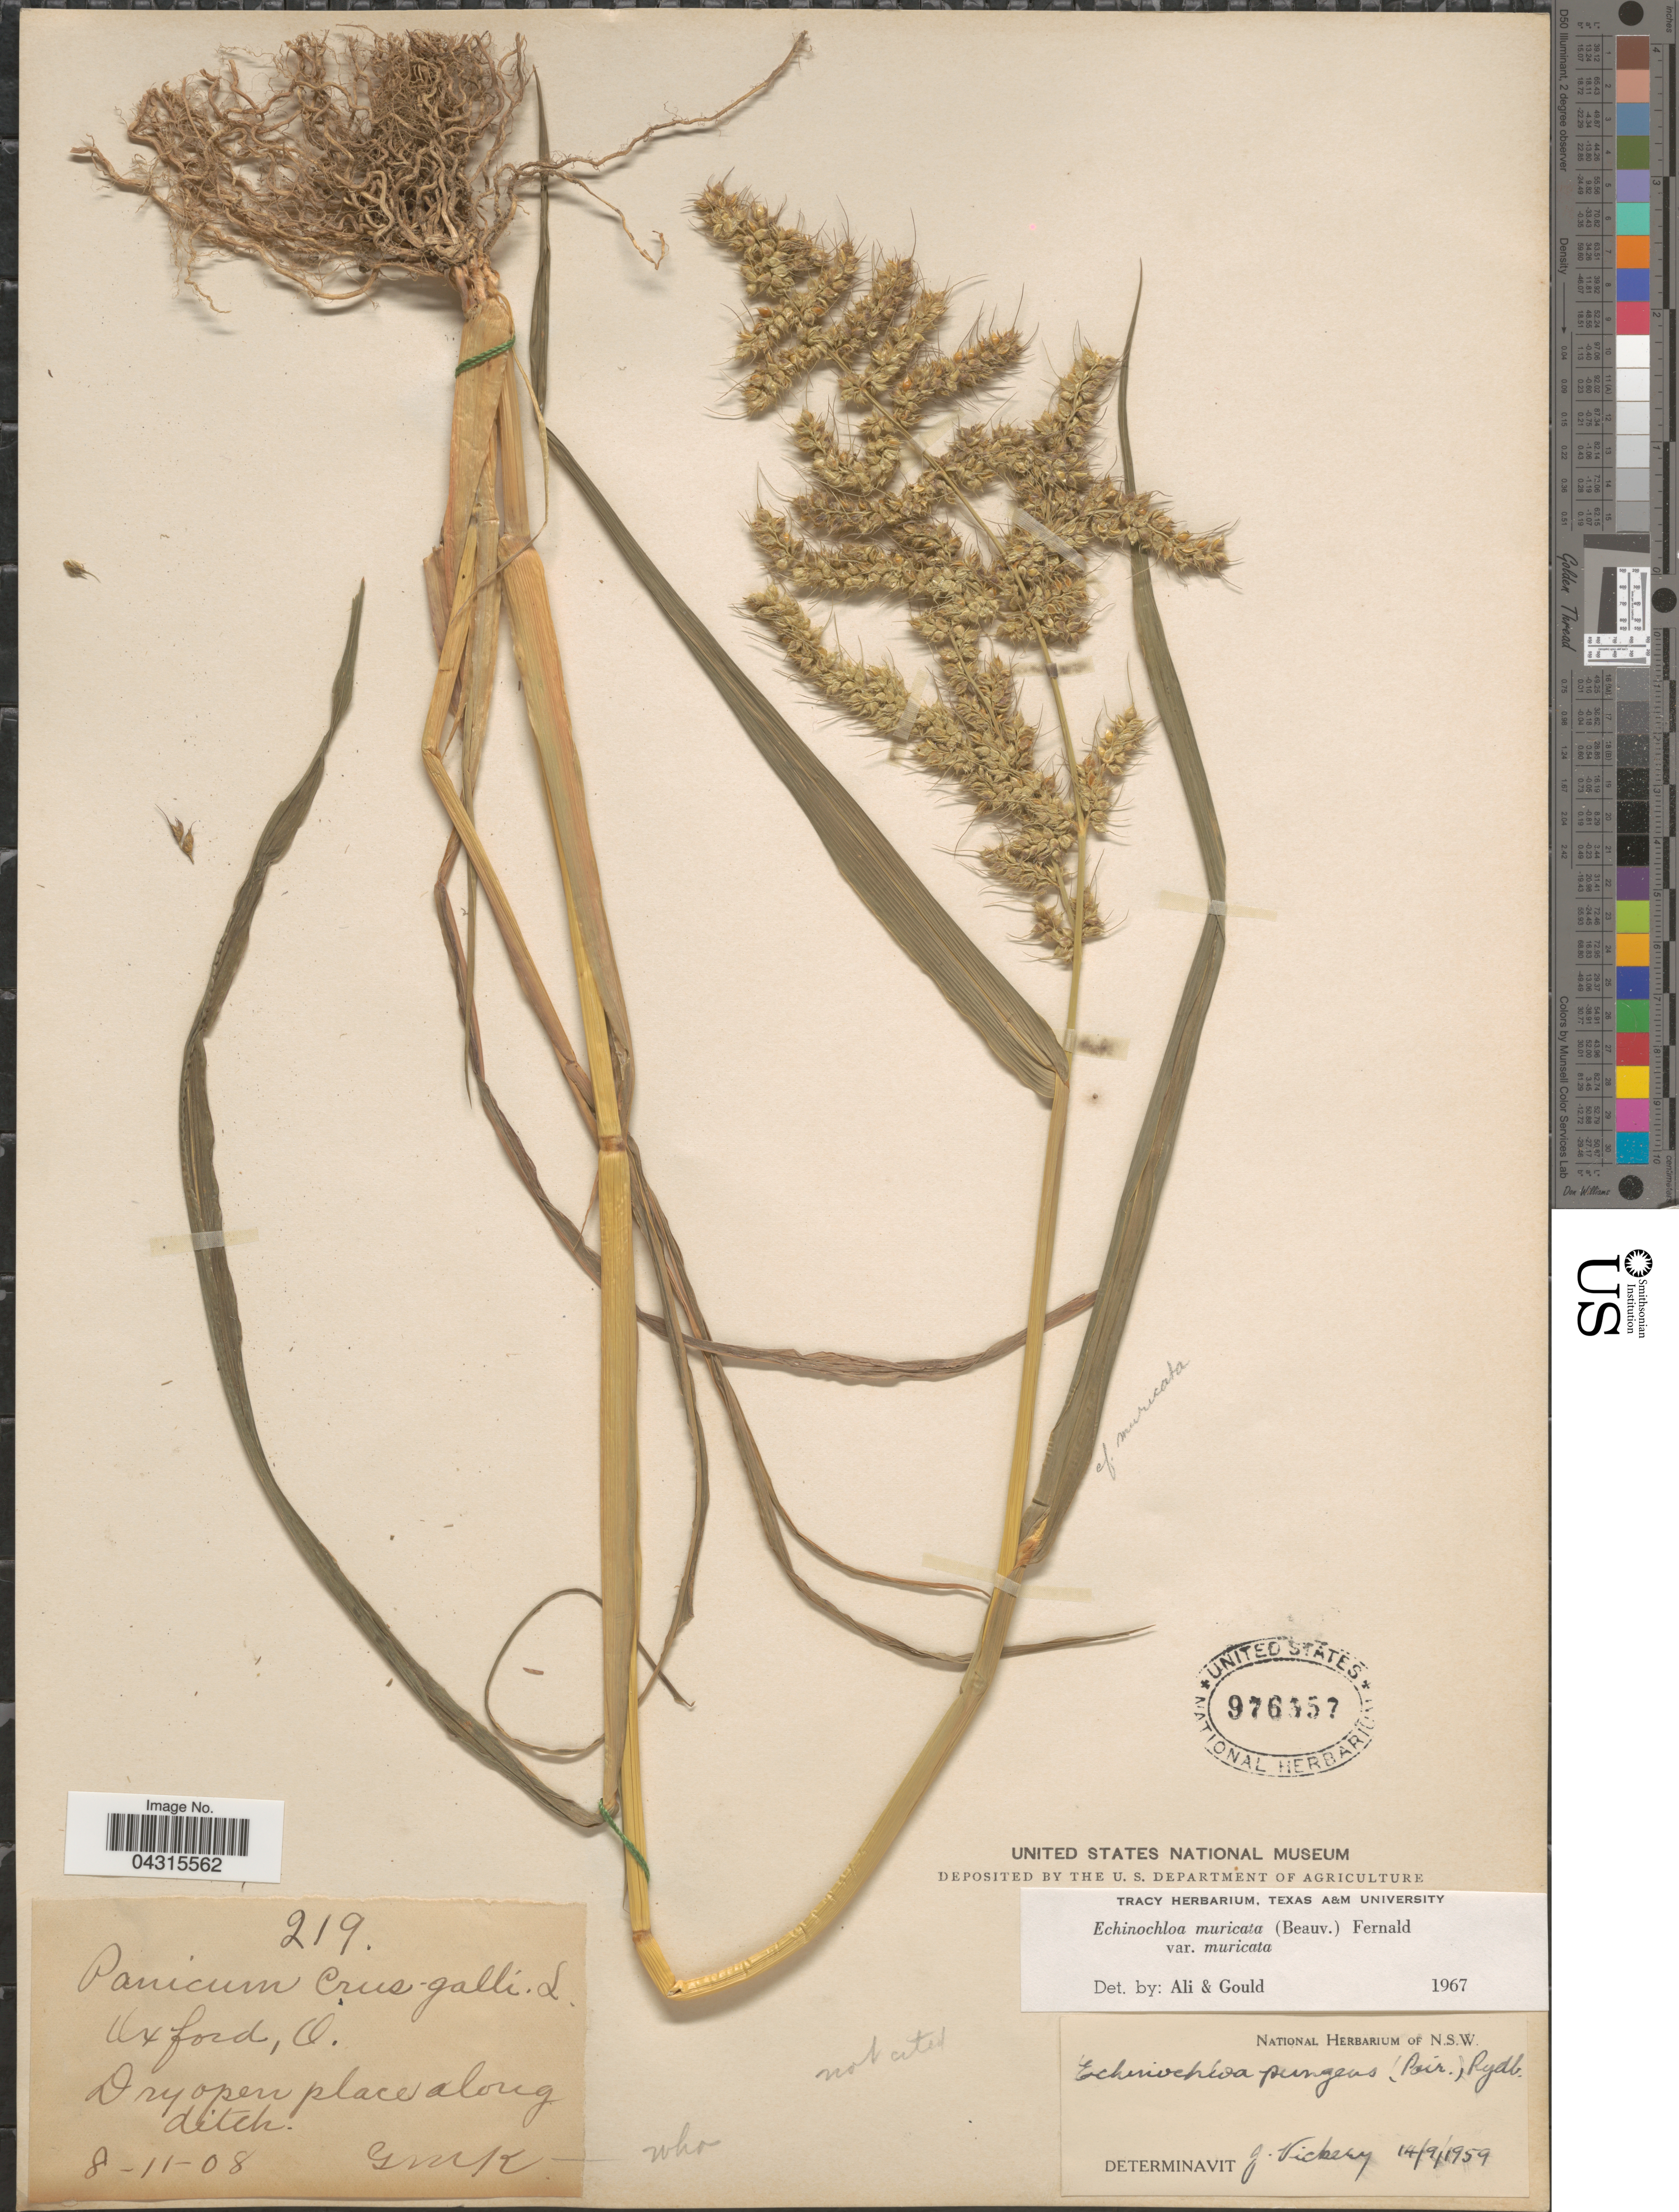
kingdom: Plantae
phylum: Tracheophyta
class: Liliopsida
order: Poales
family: Poaceae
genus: Echinochloa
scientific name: Echinochloa muricata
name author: (P. Beauv.) Fernald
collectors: G. M. K.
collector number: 219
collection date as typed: Transcribed d/m/y: 11/8/8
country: United States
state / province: Ohio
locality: Oxford.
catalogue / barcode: US 976057